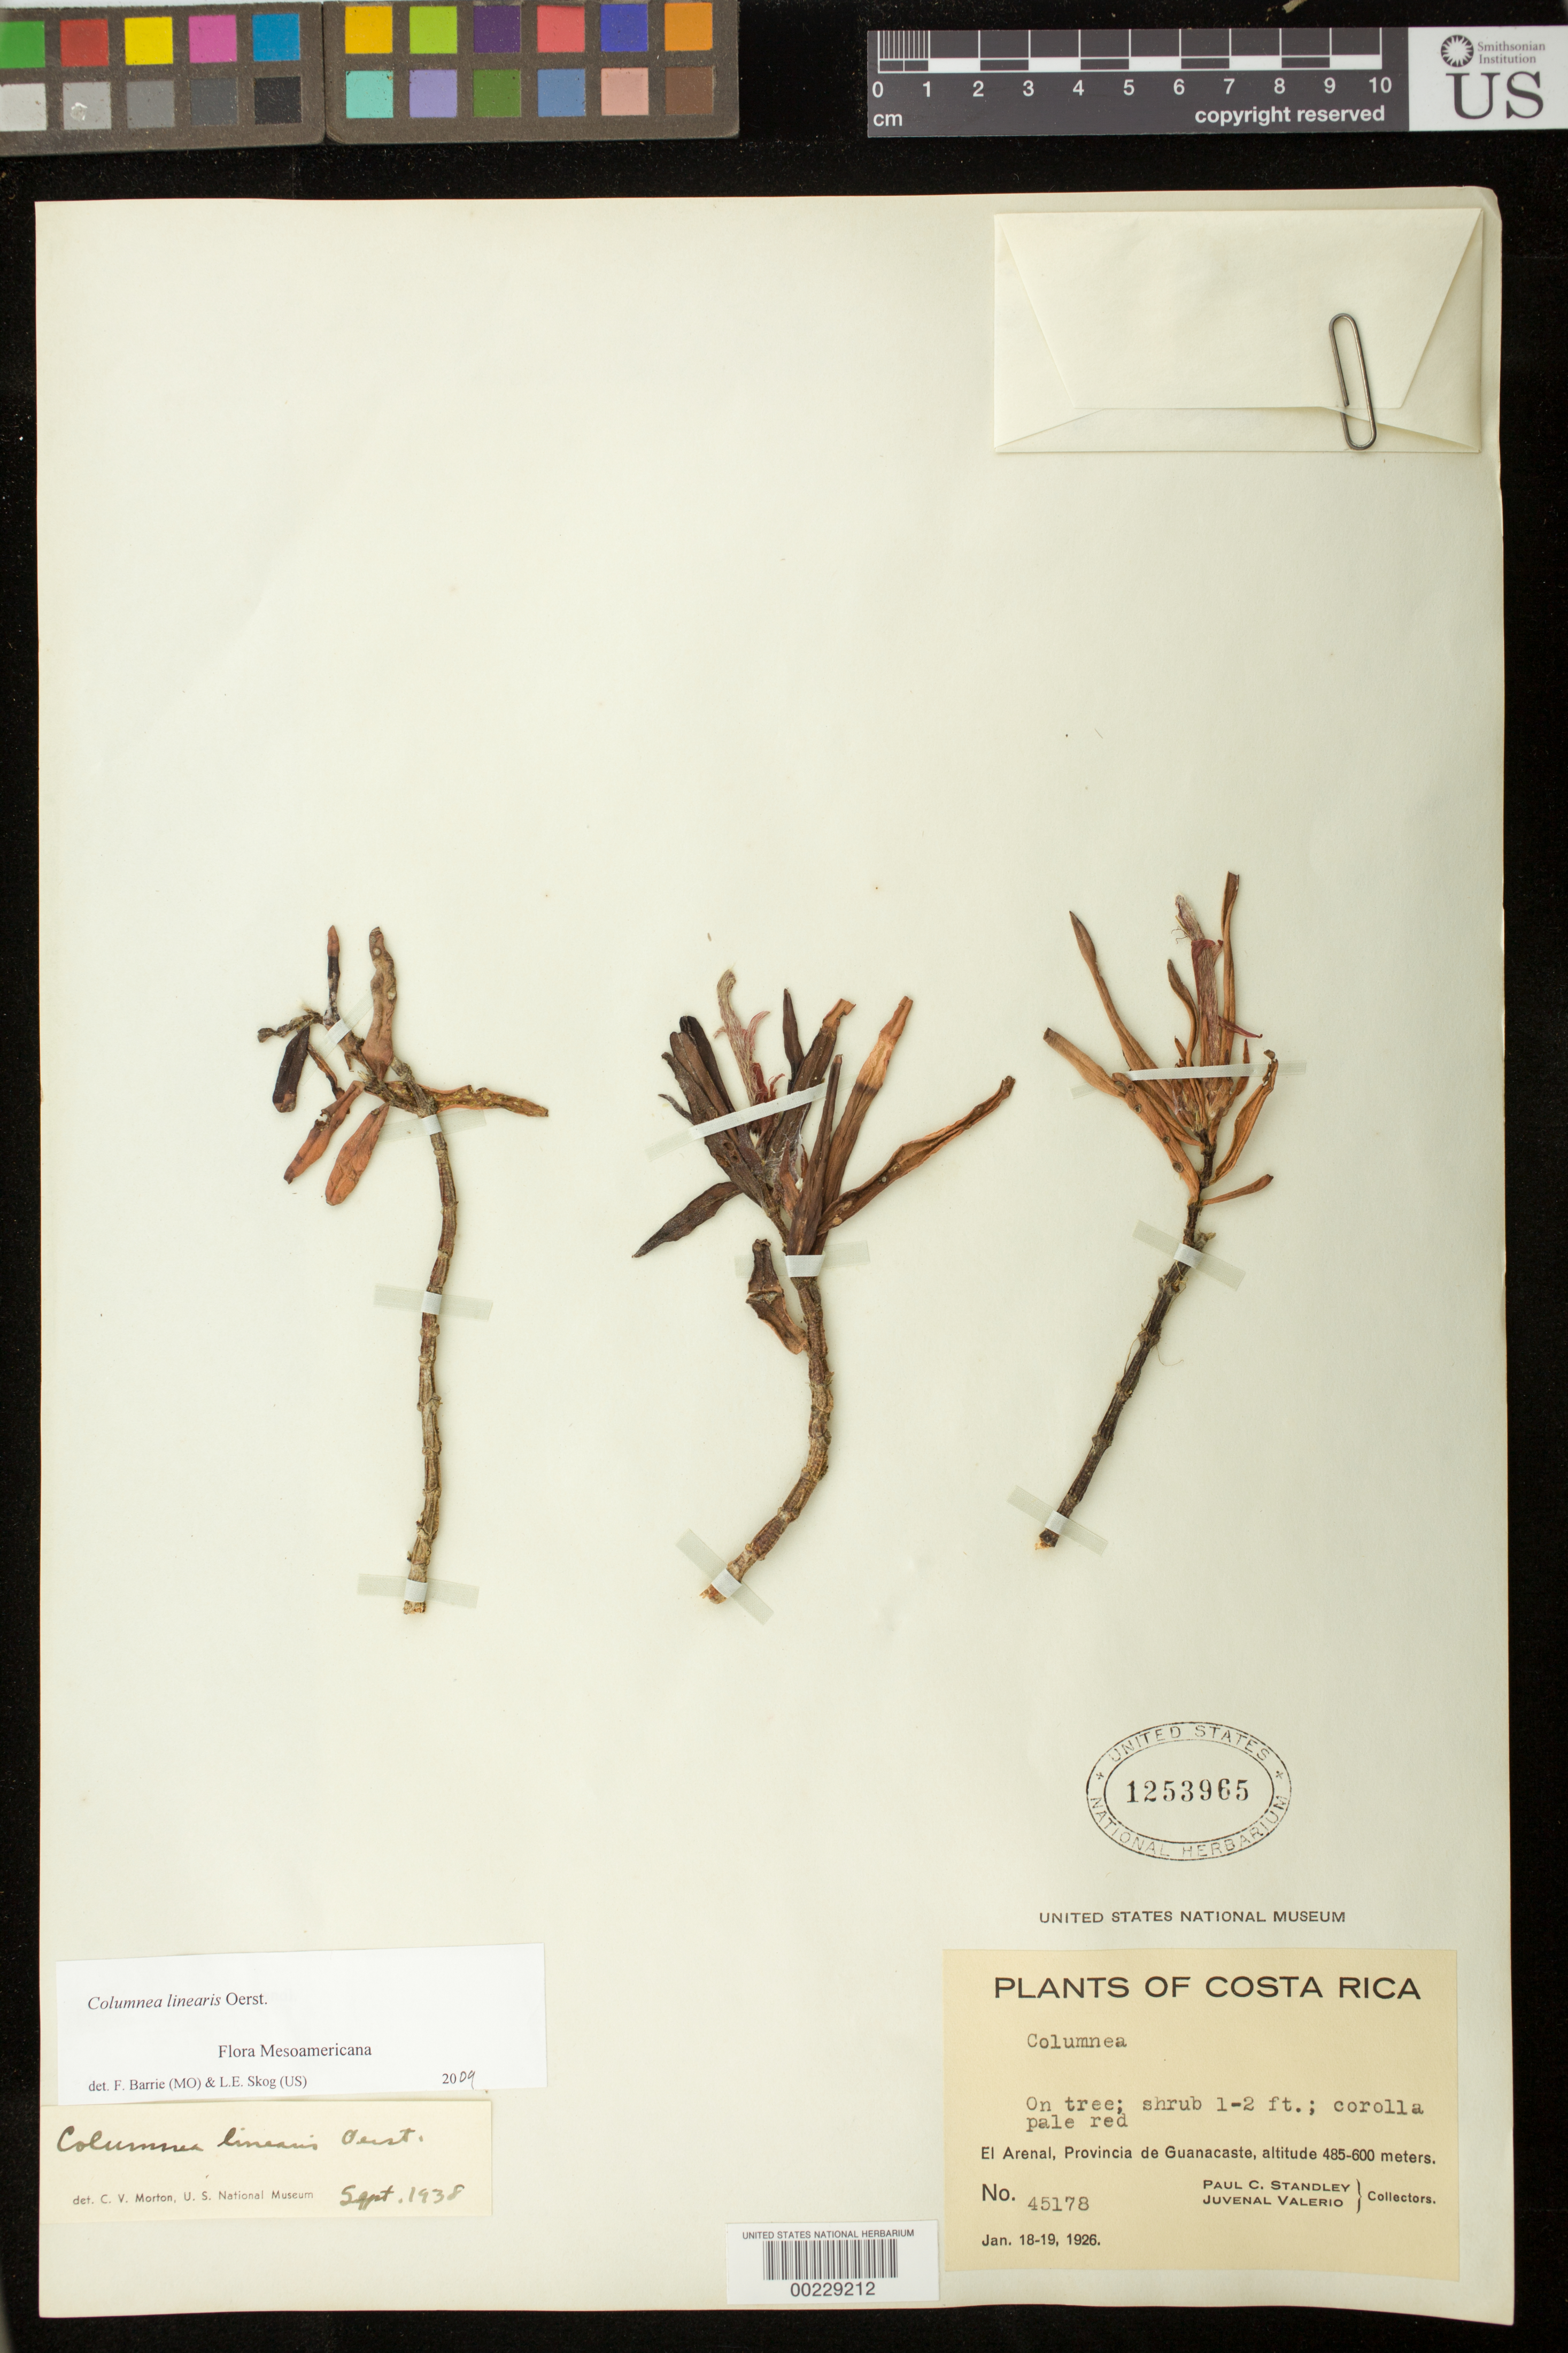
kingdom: Plantae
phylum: Tracheophyta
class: Magnoliopsida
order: Lamiales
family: Gesneriaceae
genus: Columnea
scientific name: Columnea linearis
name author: Oerst.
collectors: P. C. Standley & J. Valerio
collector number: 45178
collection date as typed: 18-19 Jan 1926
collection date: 1926-01-18/1926-01-19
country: Costa Rica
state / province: Guanacaste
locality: El Arenal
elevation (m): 485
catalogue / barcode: US 1253965